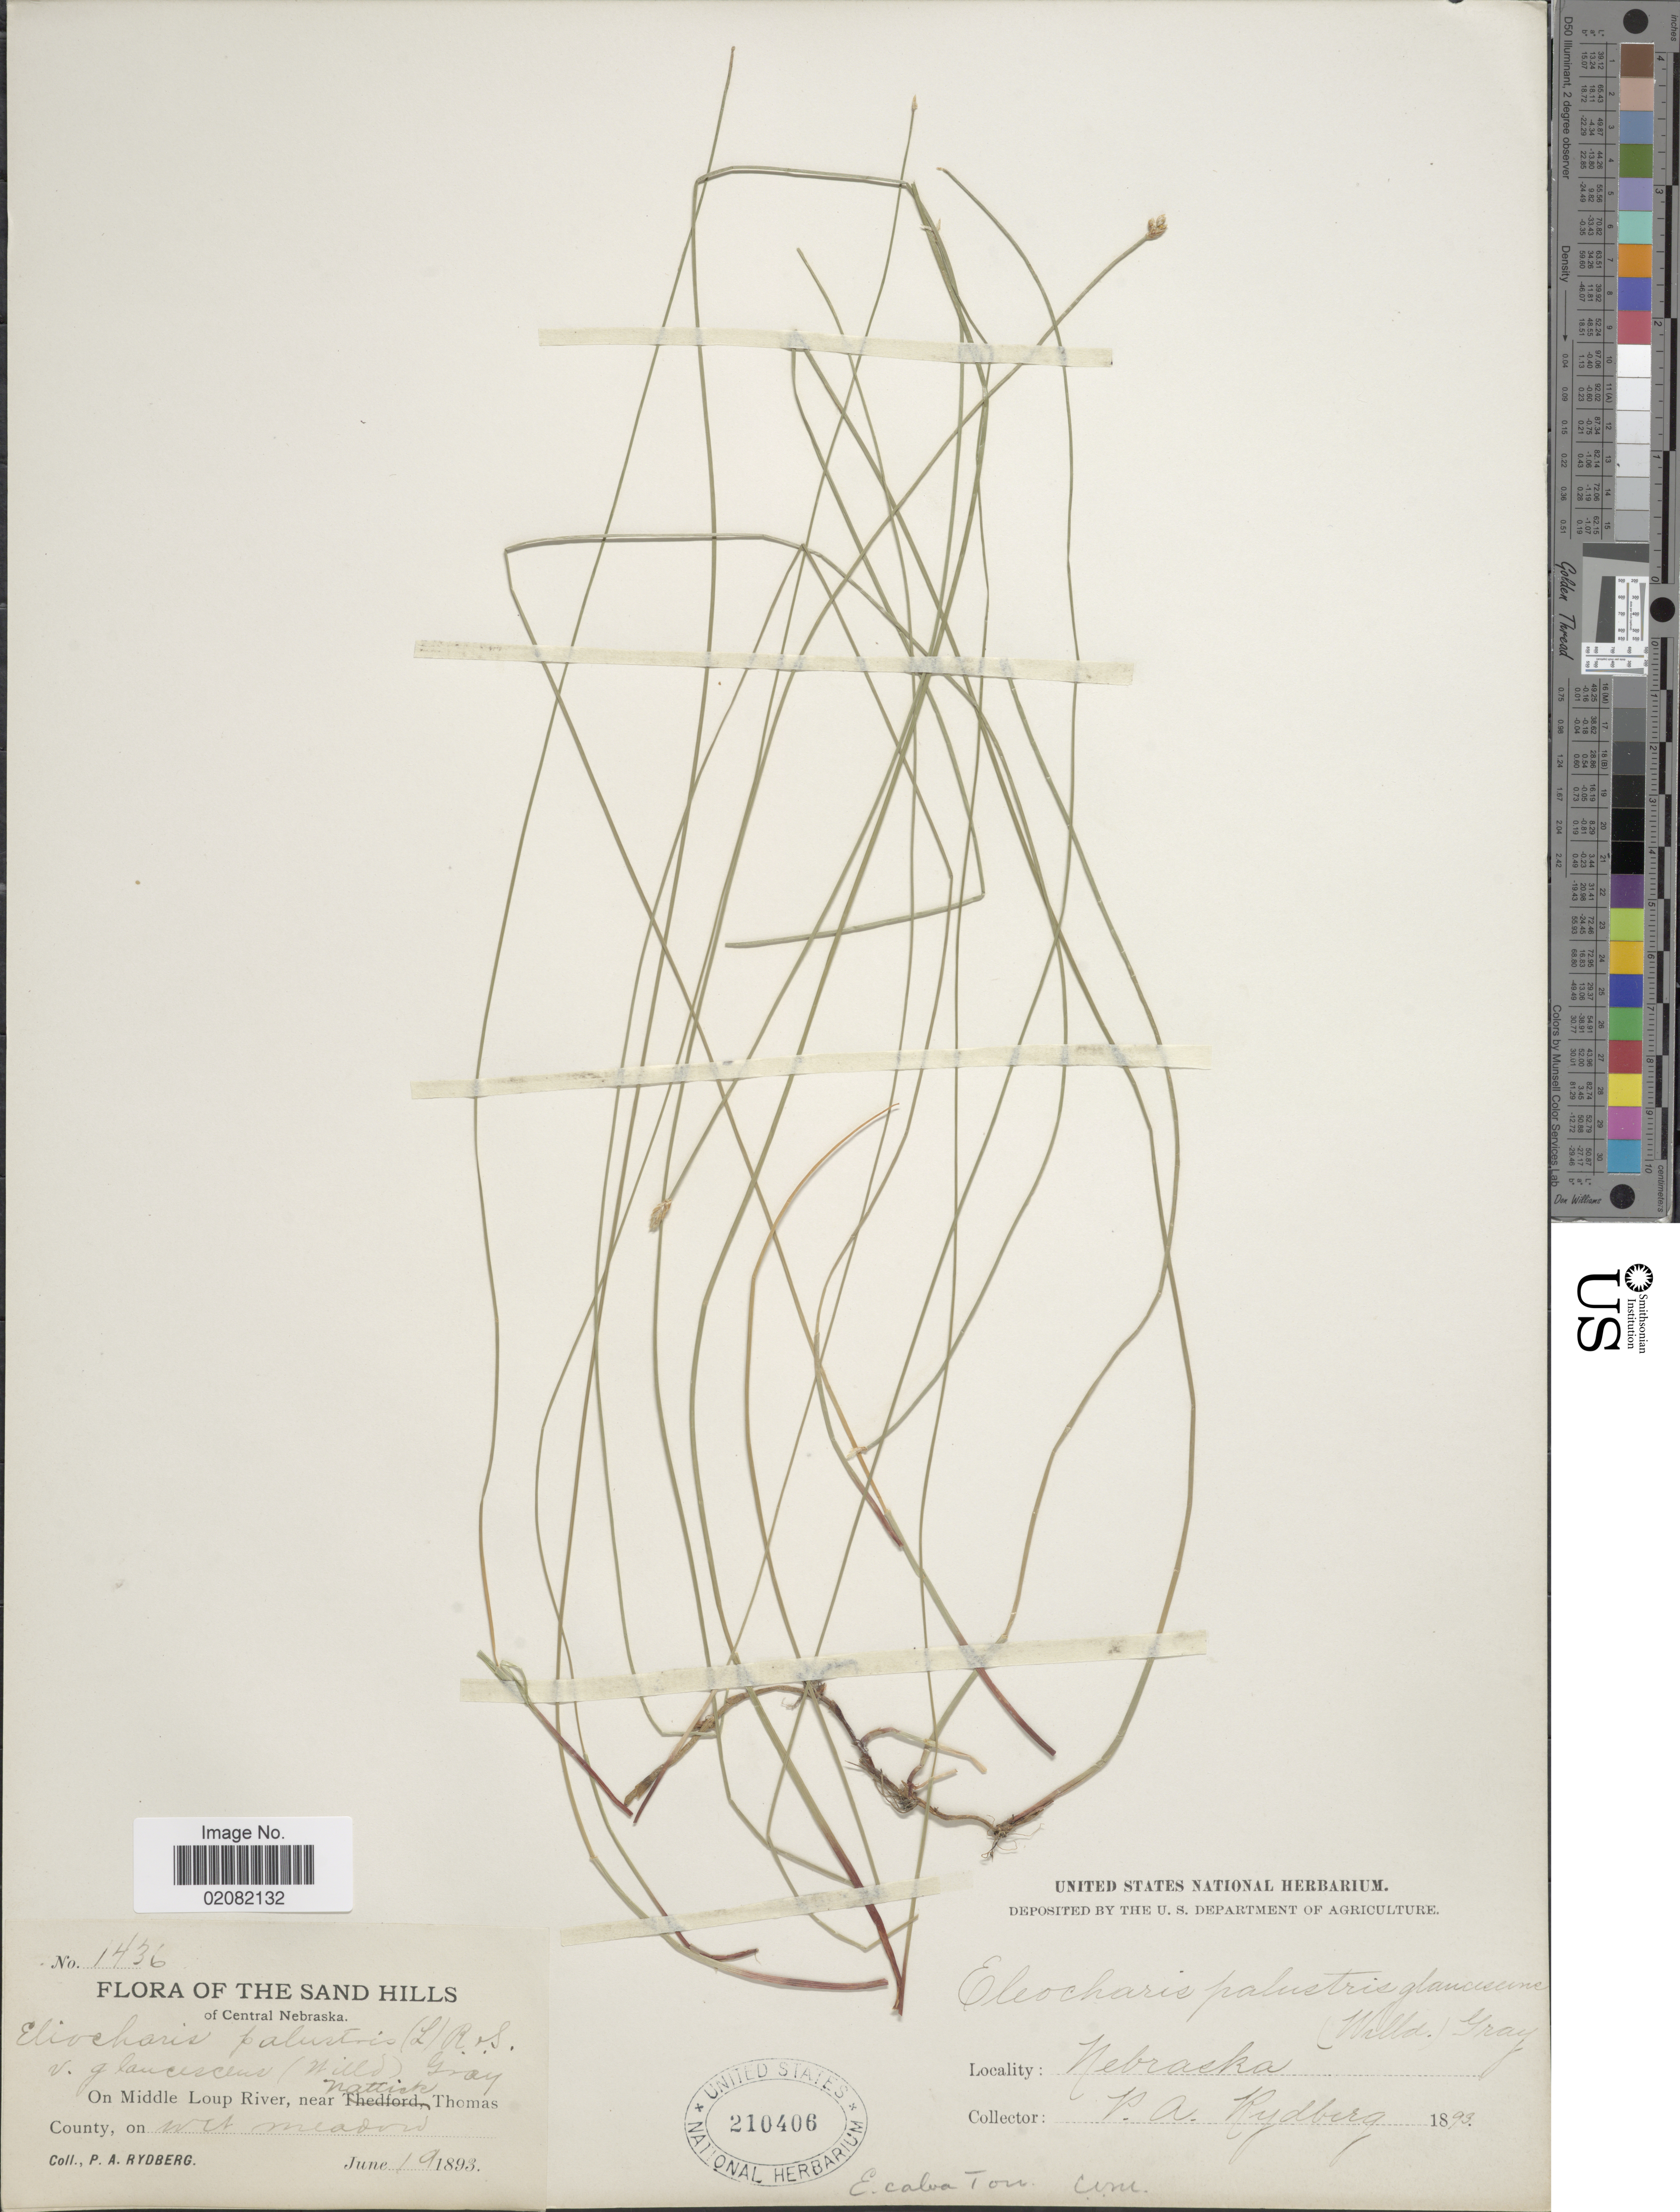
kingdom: Plantae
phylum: Tracheophyta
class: Liliopsida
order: Poales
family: Cyperaceae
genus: Eleocharis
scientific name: Eleocharis erythropoda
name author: Steud.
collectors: P. A. Rydberg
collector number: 1436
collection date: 1893-06-19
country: United States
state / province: Nebraska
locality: The Sand Hills of Central Nebraska, On Middle Loup River, near nattich Thomas County, on wet meadow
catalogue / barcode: US 210406